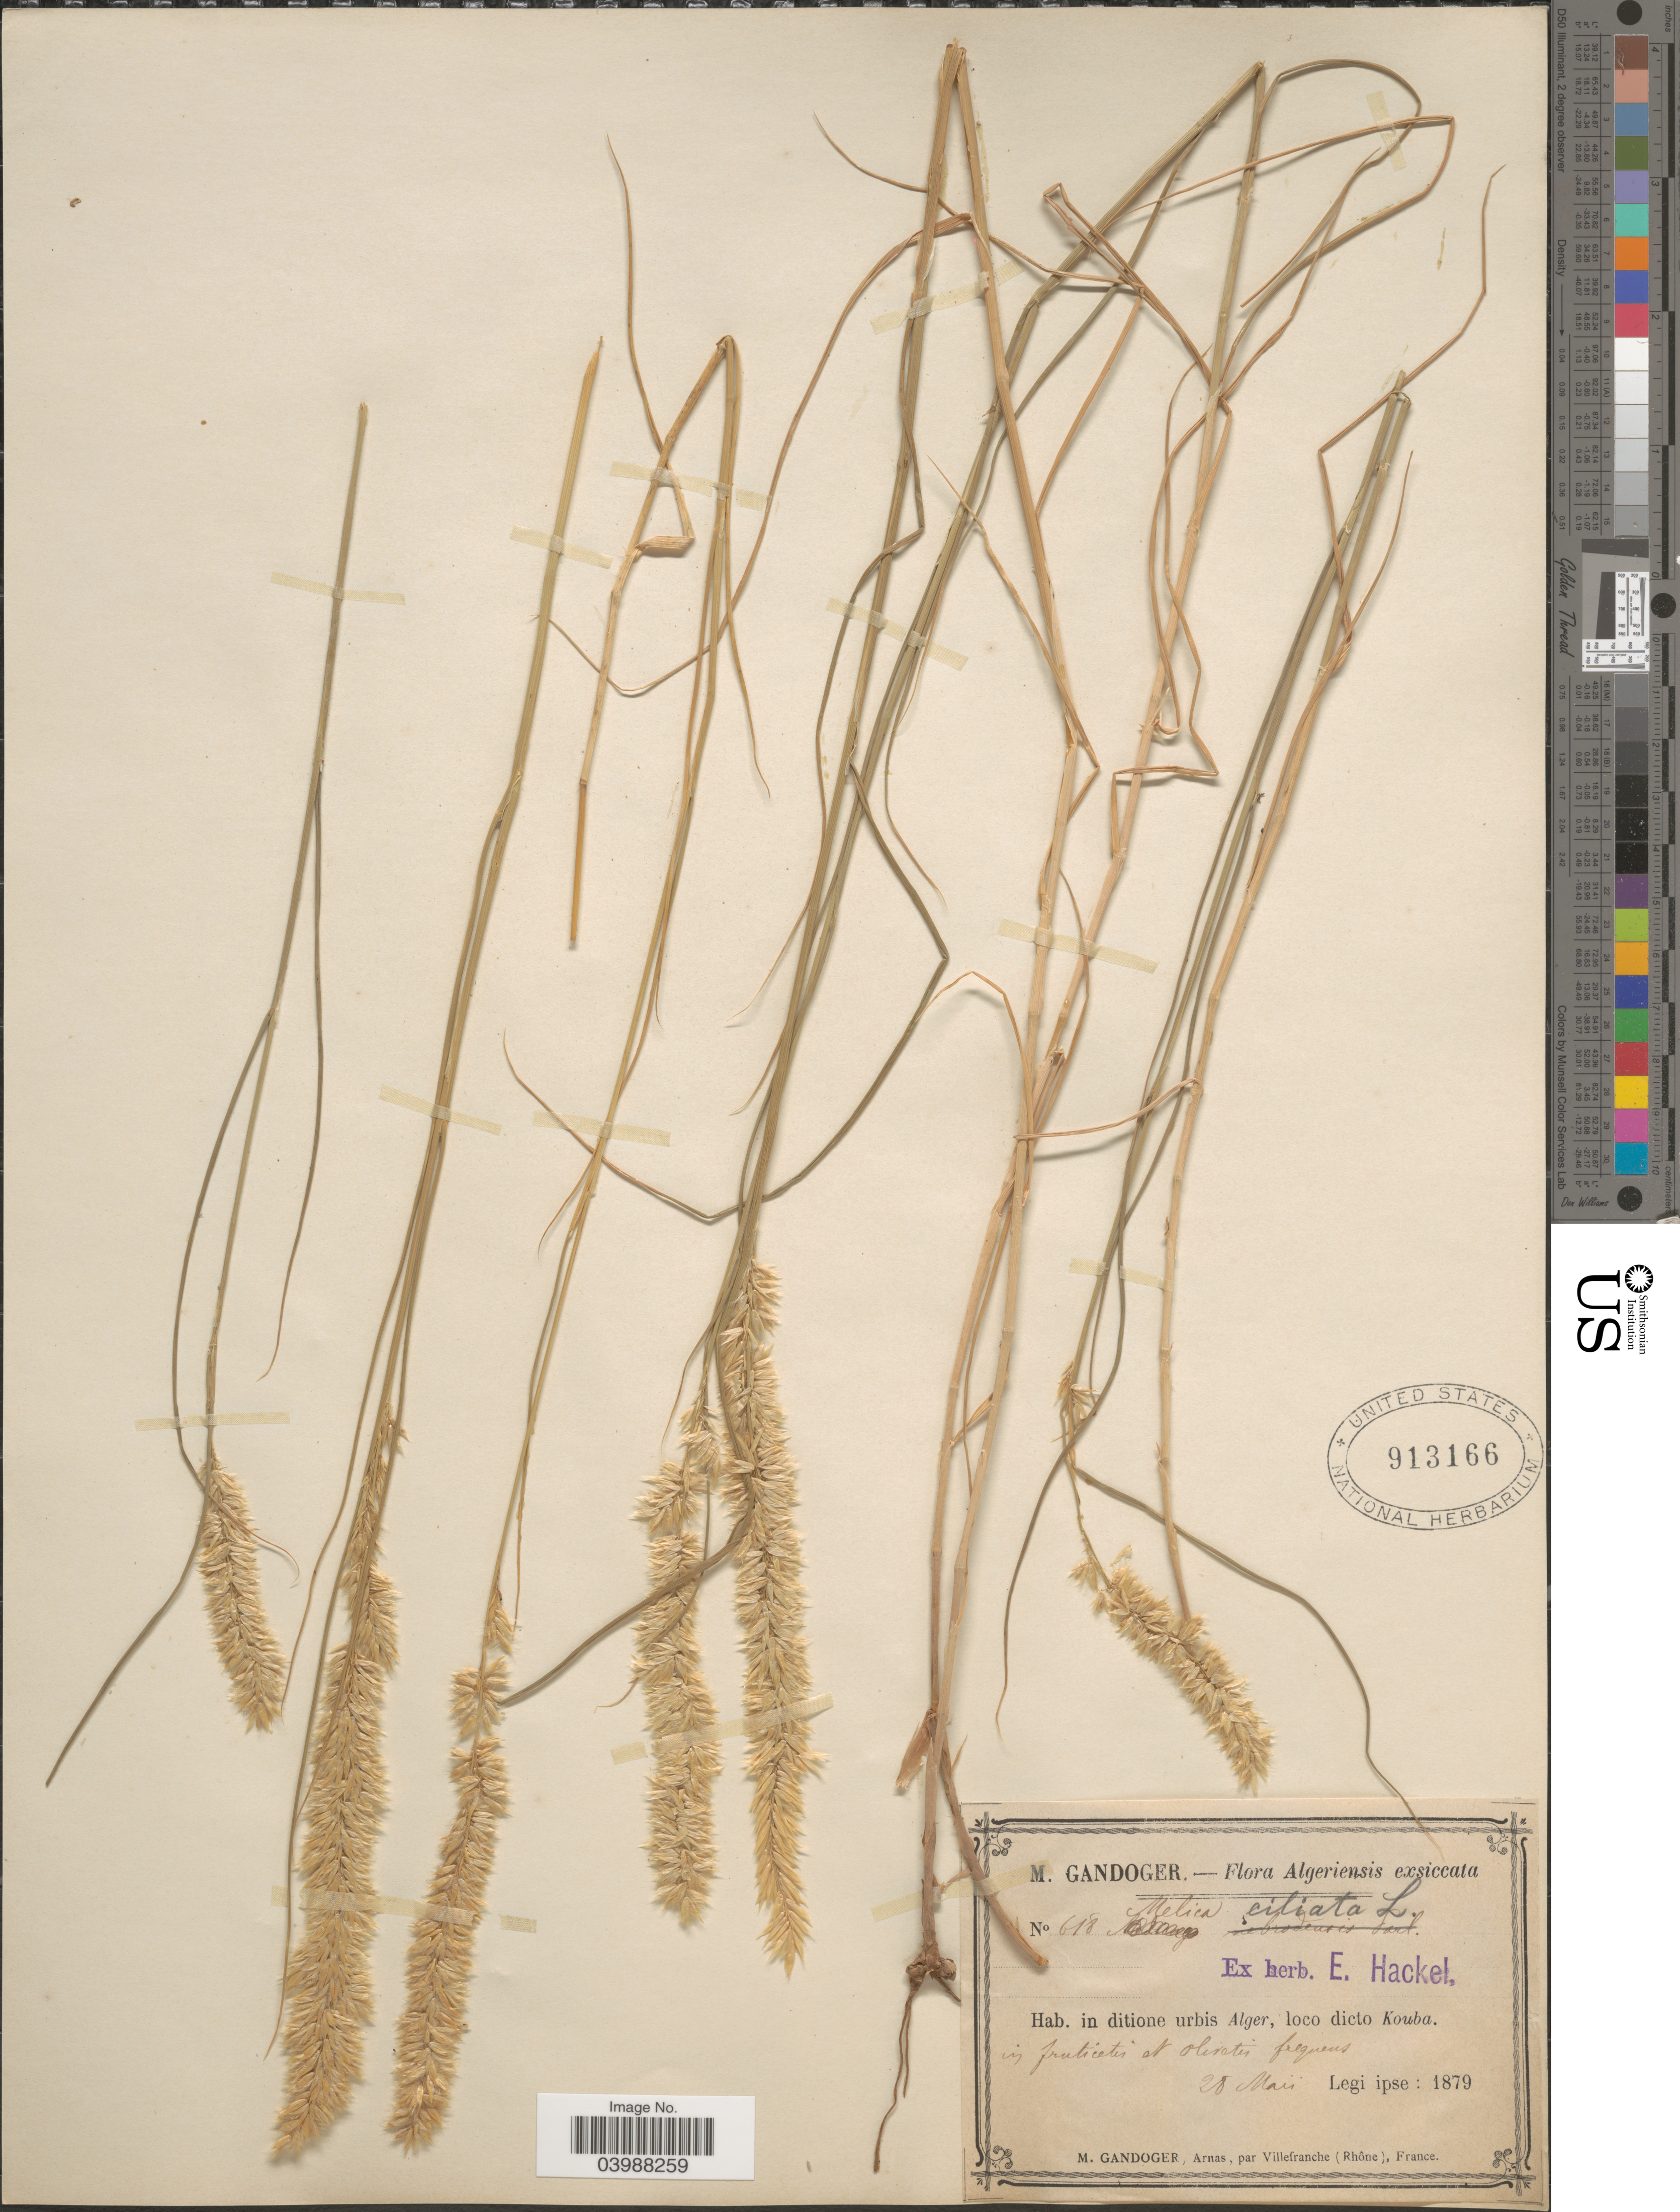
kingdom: Plantae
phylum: Tracheophyta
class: Liliopsida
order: Poales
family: Poaceae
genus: Melica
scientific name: Melica ciliata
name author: L.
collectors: M. Gandoger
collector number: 618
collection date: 1879-05-28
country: Algeria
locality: Algeriensis. In ditione urbis Alger, loco dicto Kouba.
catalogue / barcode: US 913166